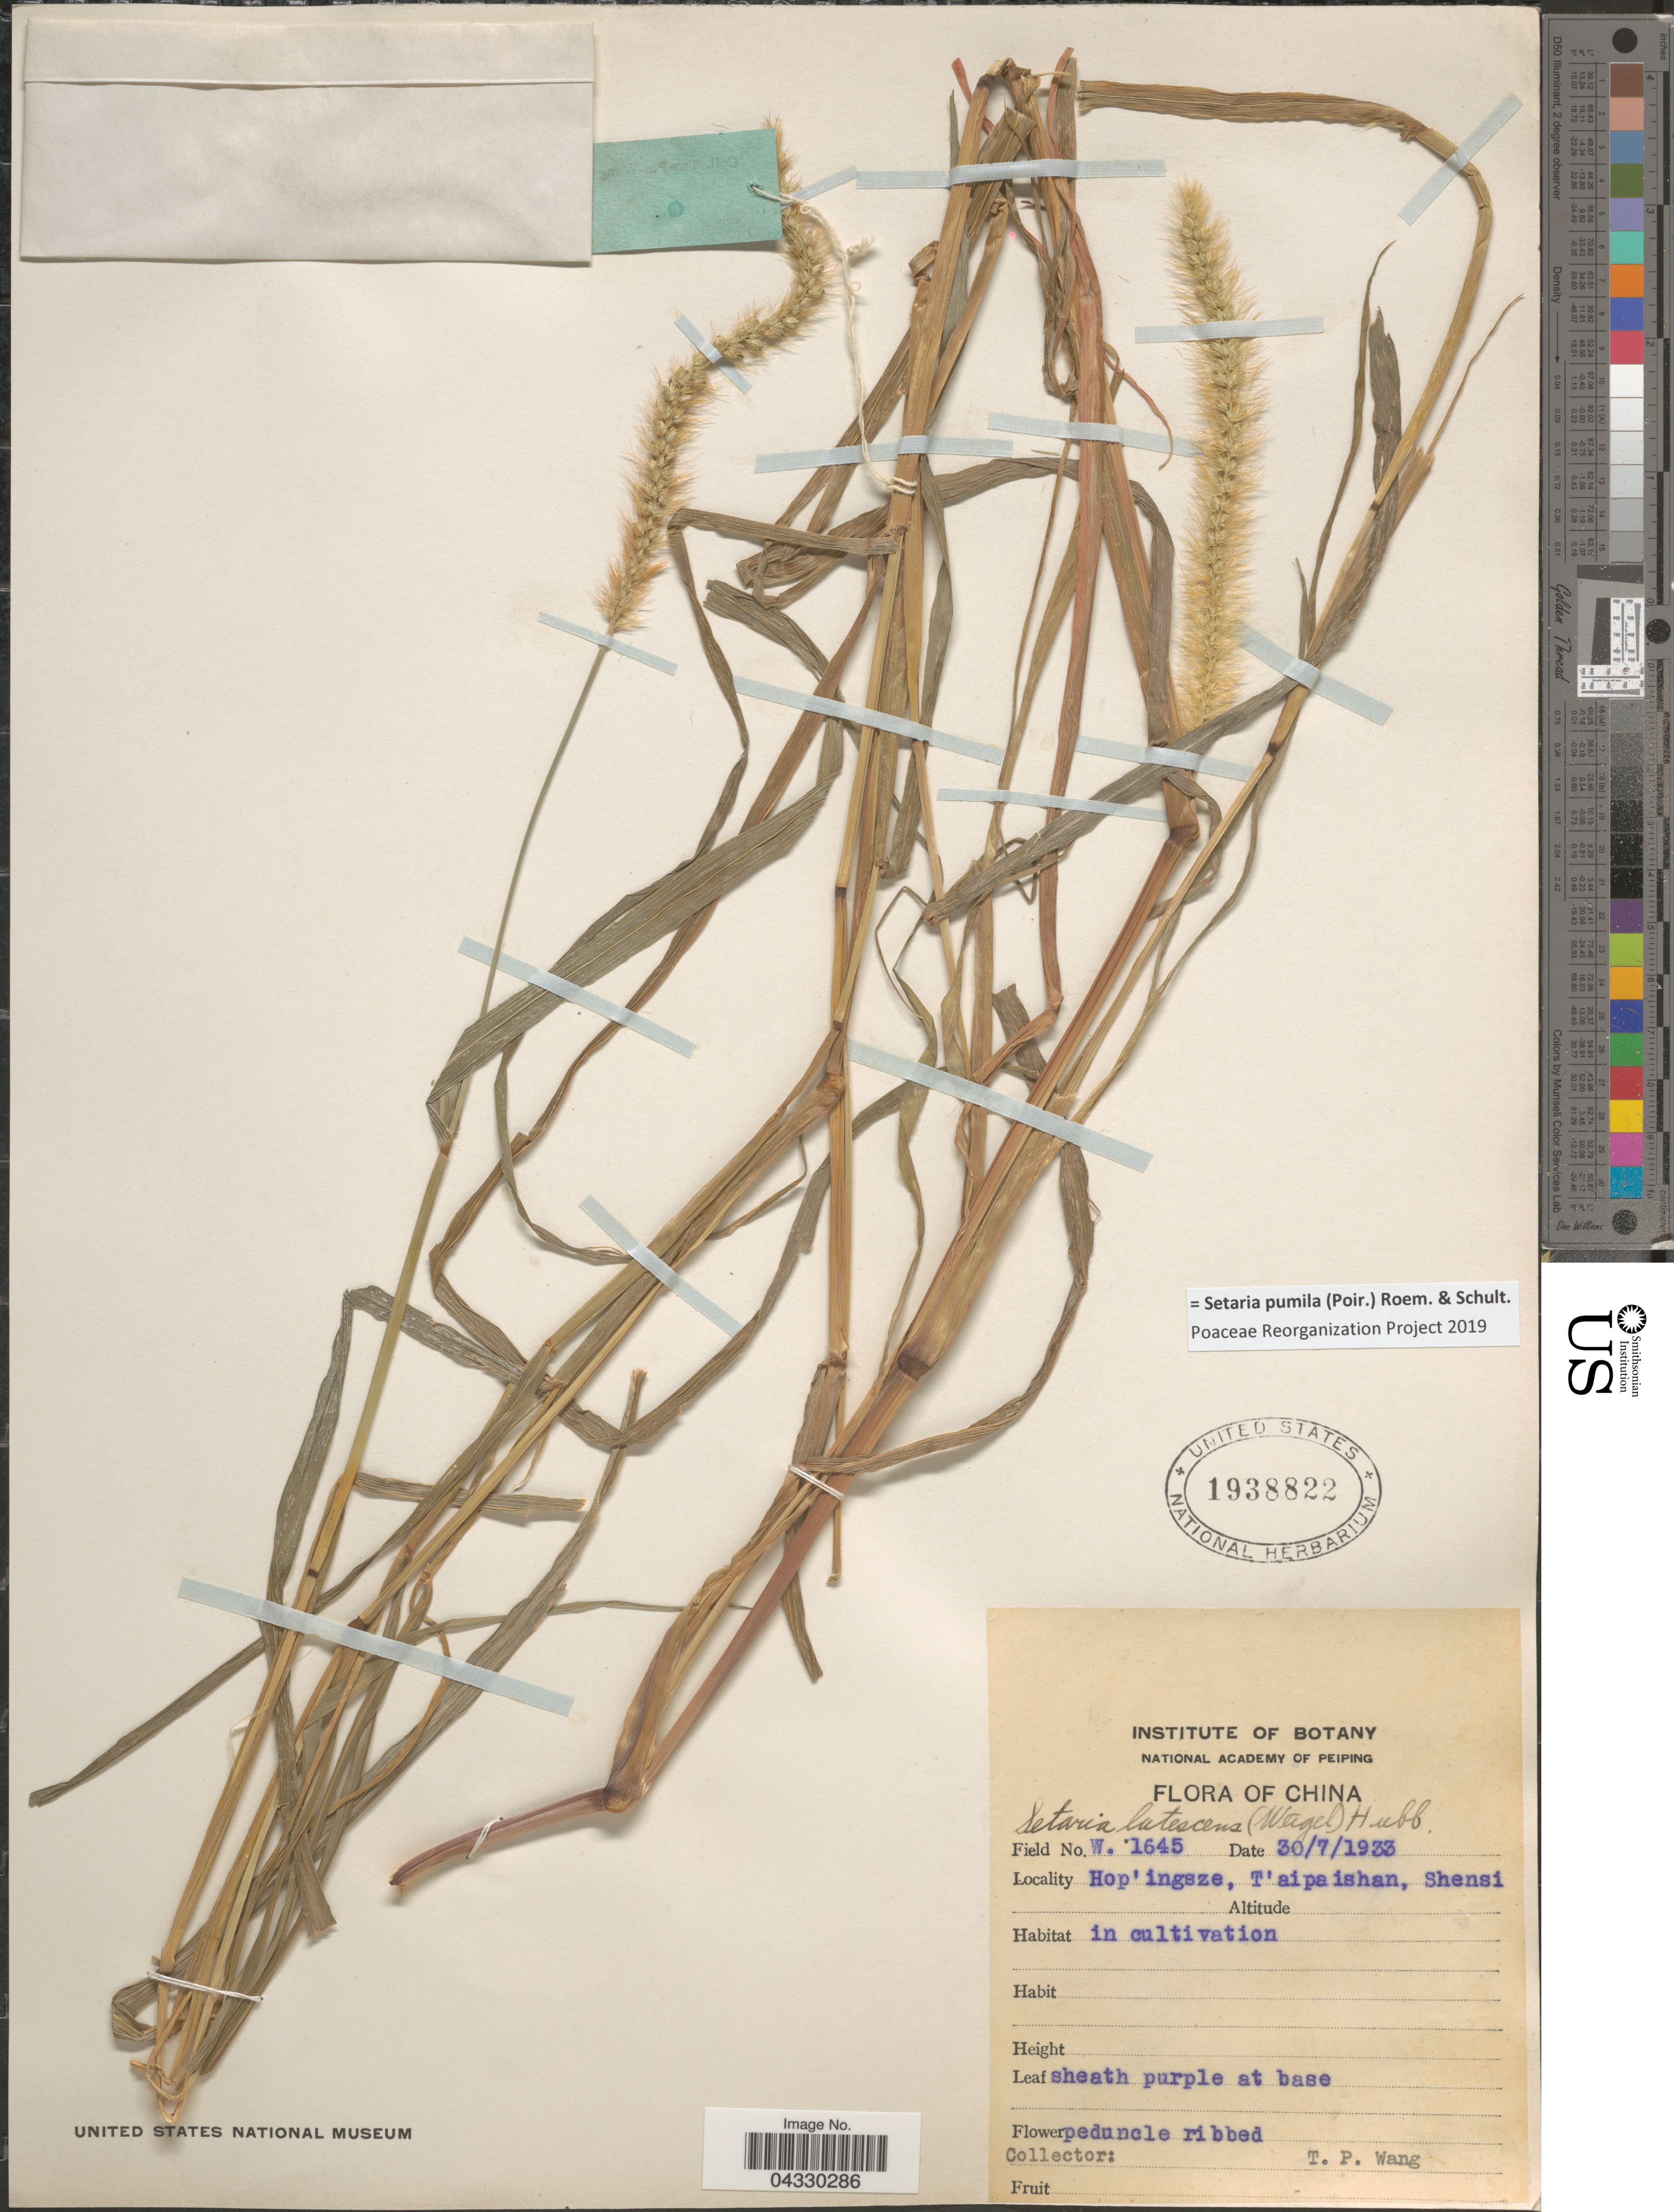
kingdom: Plantae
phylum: Tracheophyta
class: Liliopsida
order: Poales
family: Poaceae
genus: Setaria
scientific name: Setaria pumila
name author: (Poir.) Roem. & Schult.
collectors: T. Wang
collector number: W.1645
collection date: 1933-07-30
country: China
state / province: Shaanxi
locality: Hop'ingsze, T'aipaishan, Shensi.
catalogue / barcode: US 1938822